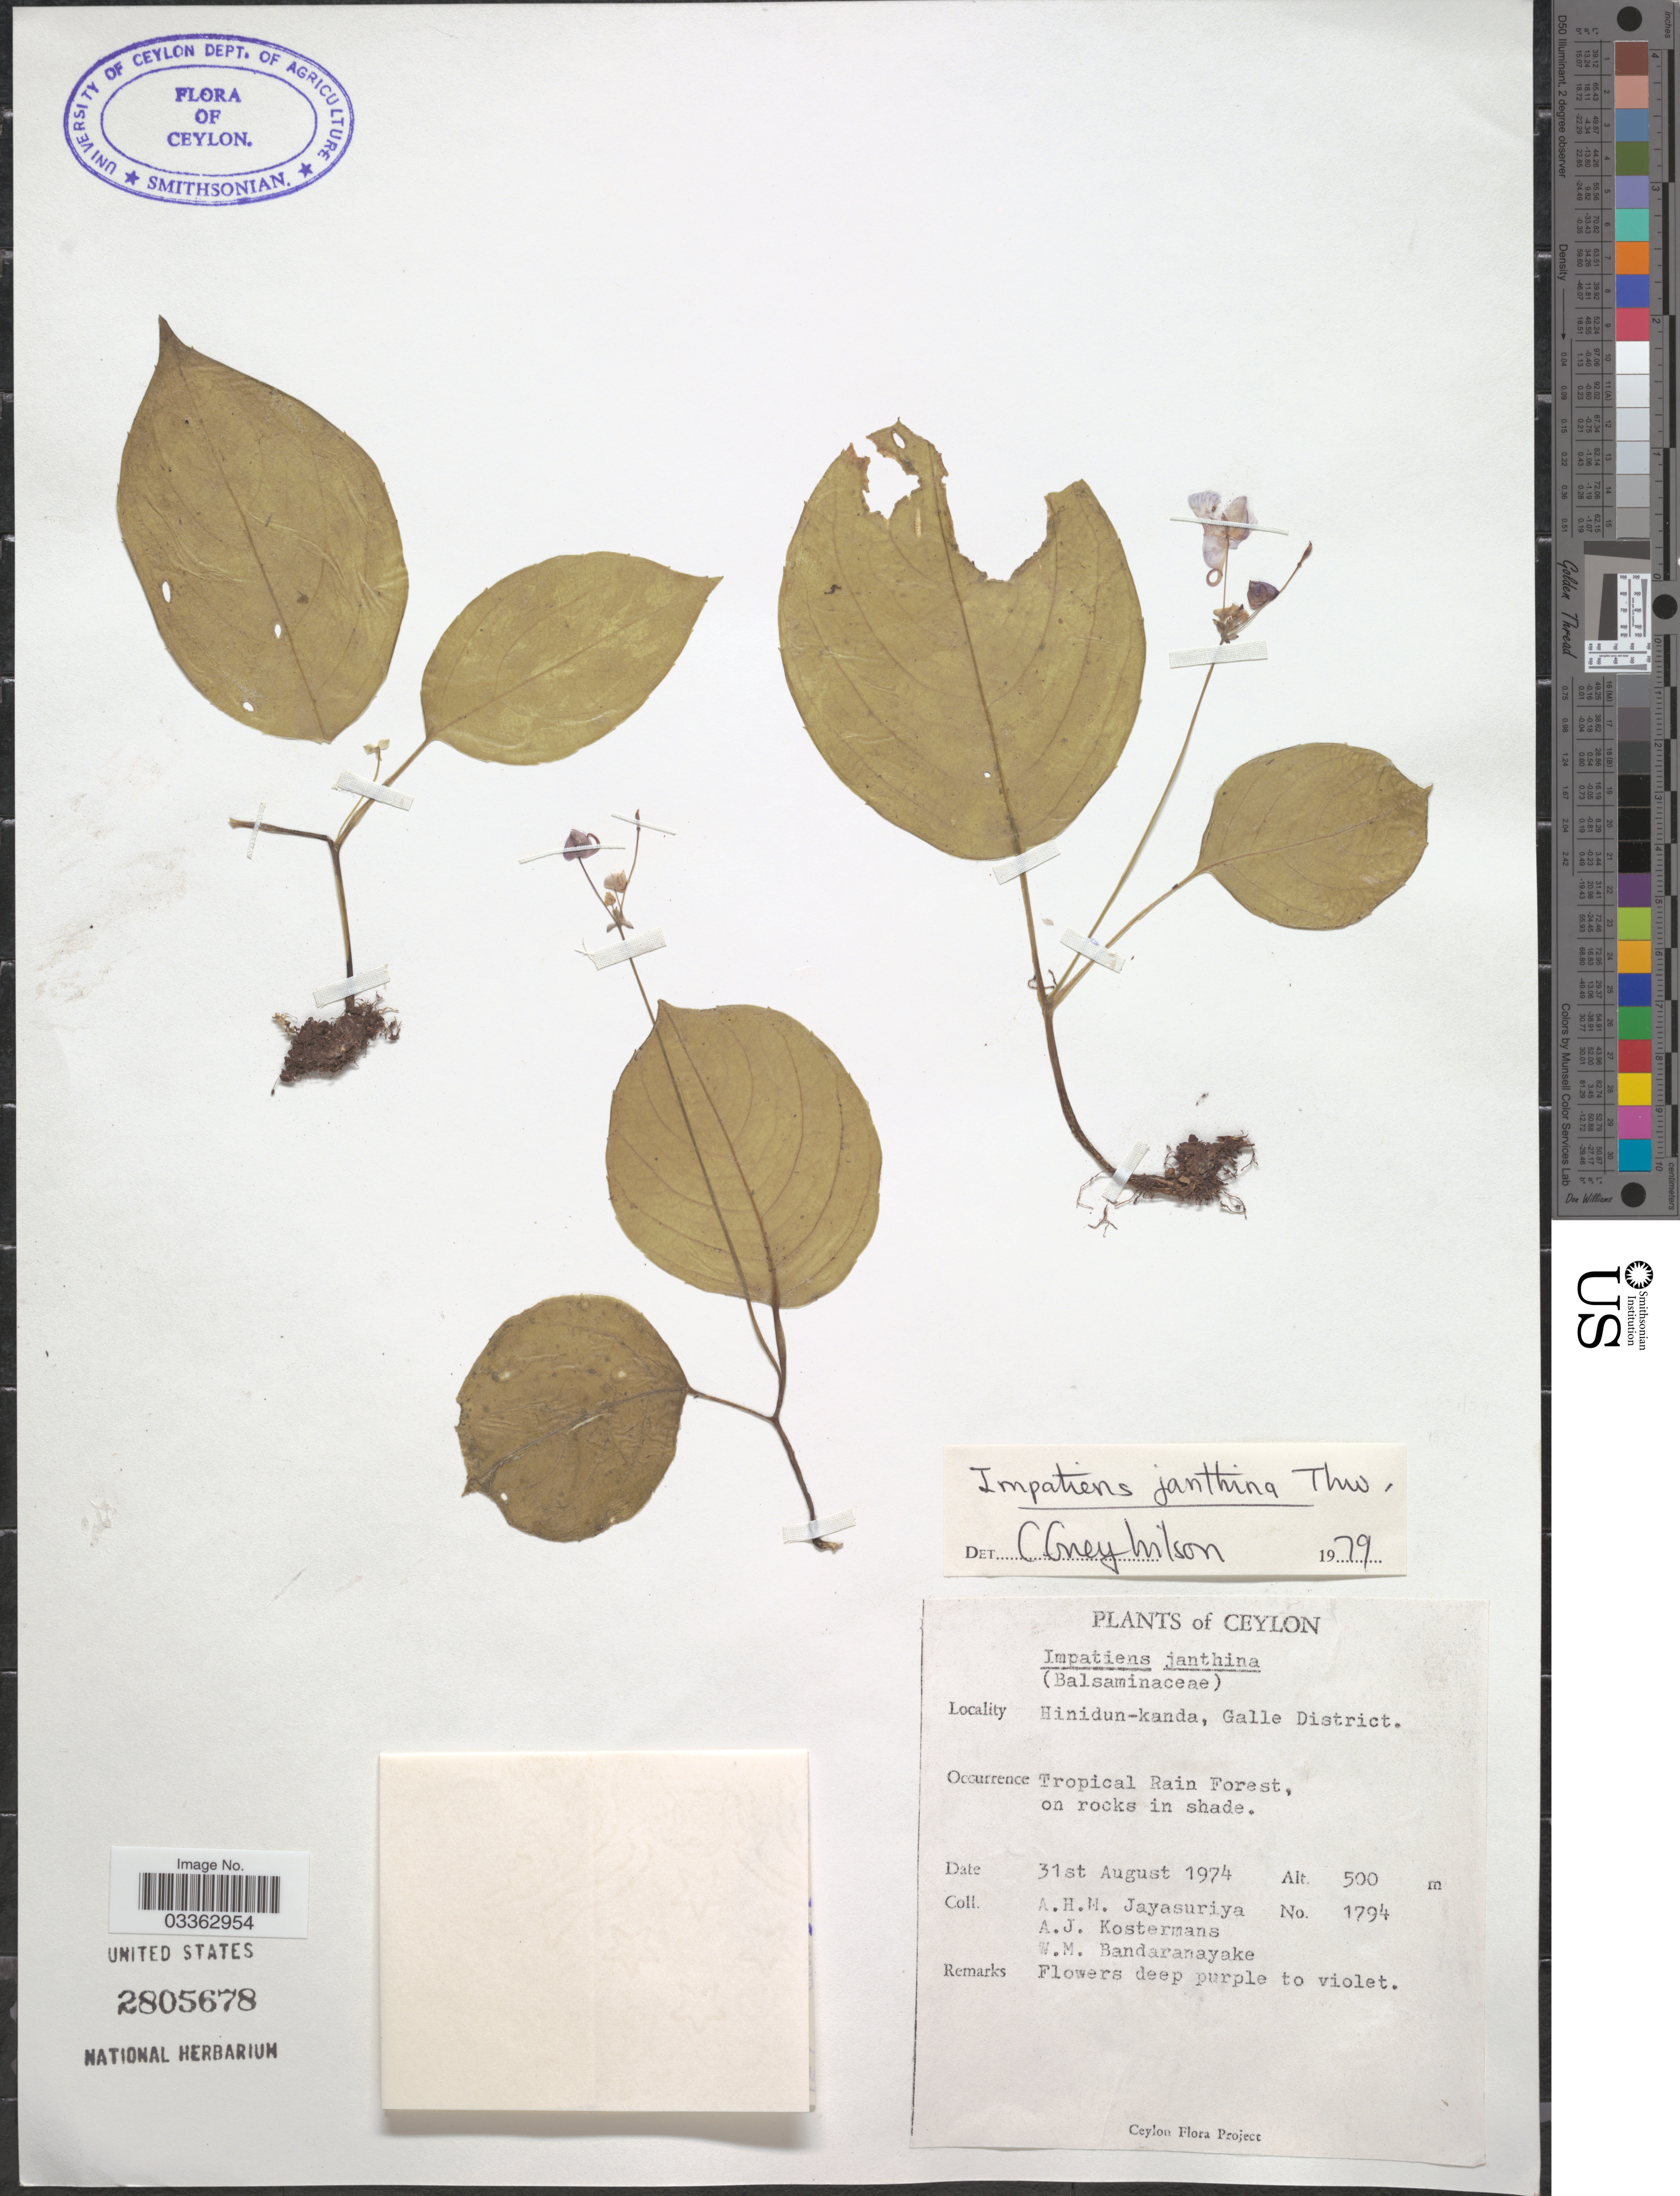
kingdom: Plantae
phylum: Tracheophyta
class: Magnoliopsida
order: Ericales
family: Balsaminaceae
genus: Impatiens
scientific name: Impatiens janthina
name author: Thwaites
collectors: A. H. Jayasuriya, A. J. G. Kostermans & W. Bandaranayake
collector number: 1794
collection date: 1974-08-31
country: Sri Lanka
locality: Ceylon. Hinidun-kanda, Galle District.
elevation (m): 500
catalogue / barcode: US 2805678